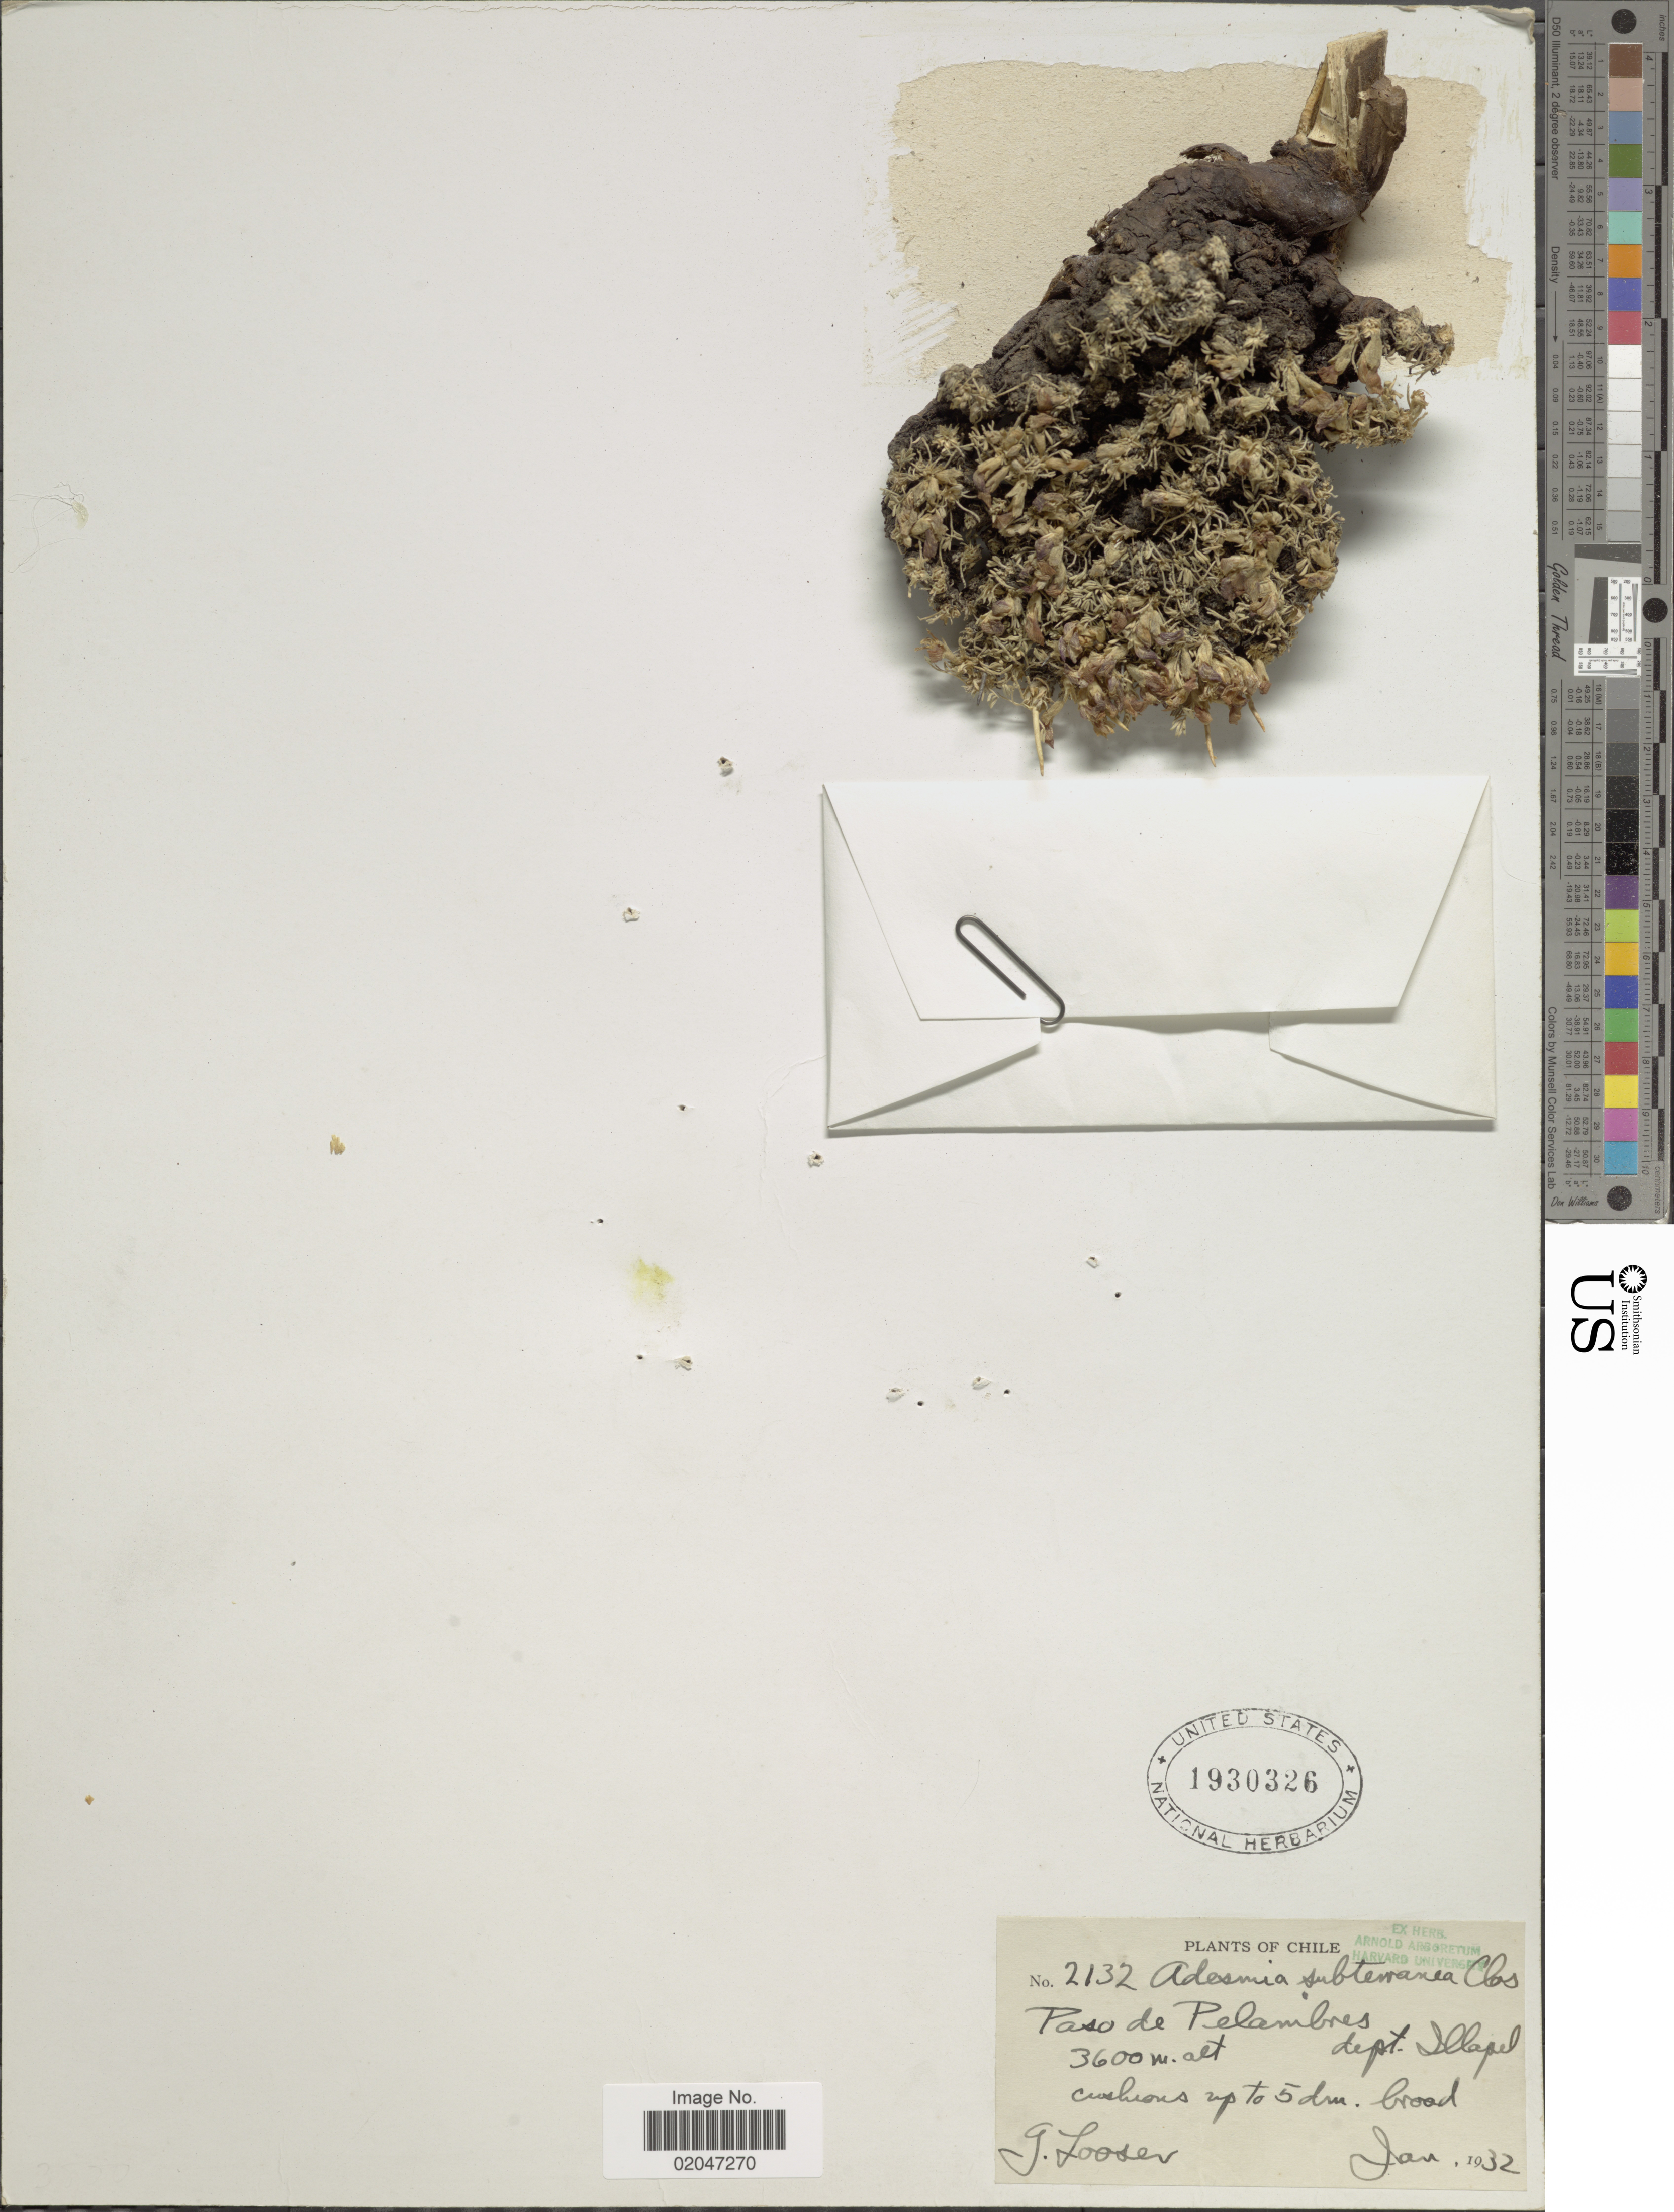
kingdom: Plantae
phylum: Tracheophyta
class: Magnoliopsida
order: Fabales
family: Fabaceae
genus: Adesmia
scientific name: Adesmia subterranea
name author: Clos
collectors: G. Looser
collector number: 2132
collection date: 1932-01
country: Chile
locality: Paso de Pelambres, dept. Illapel.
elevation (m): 3600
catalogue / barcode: US 1930326